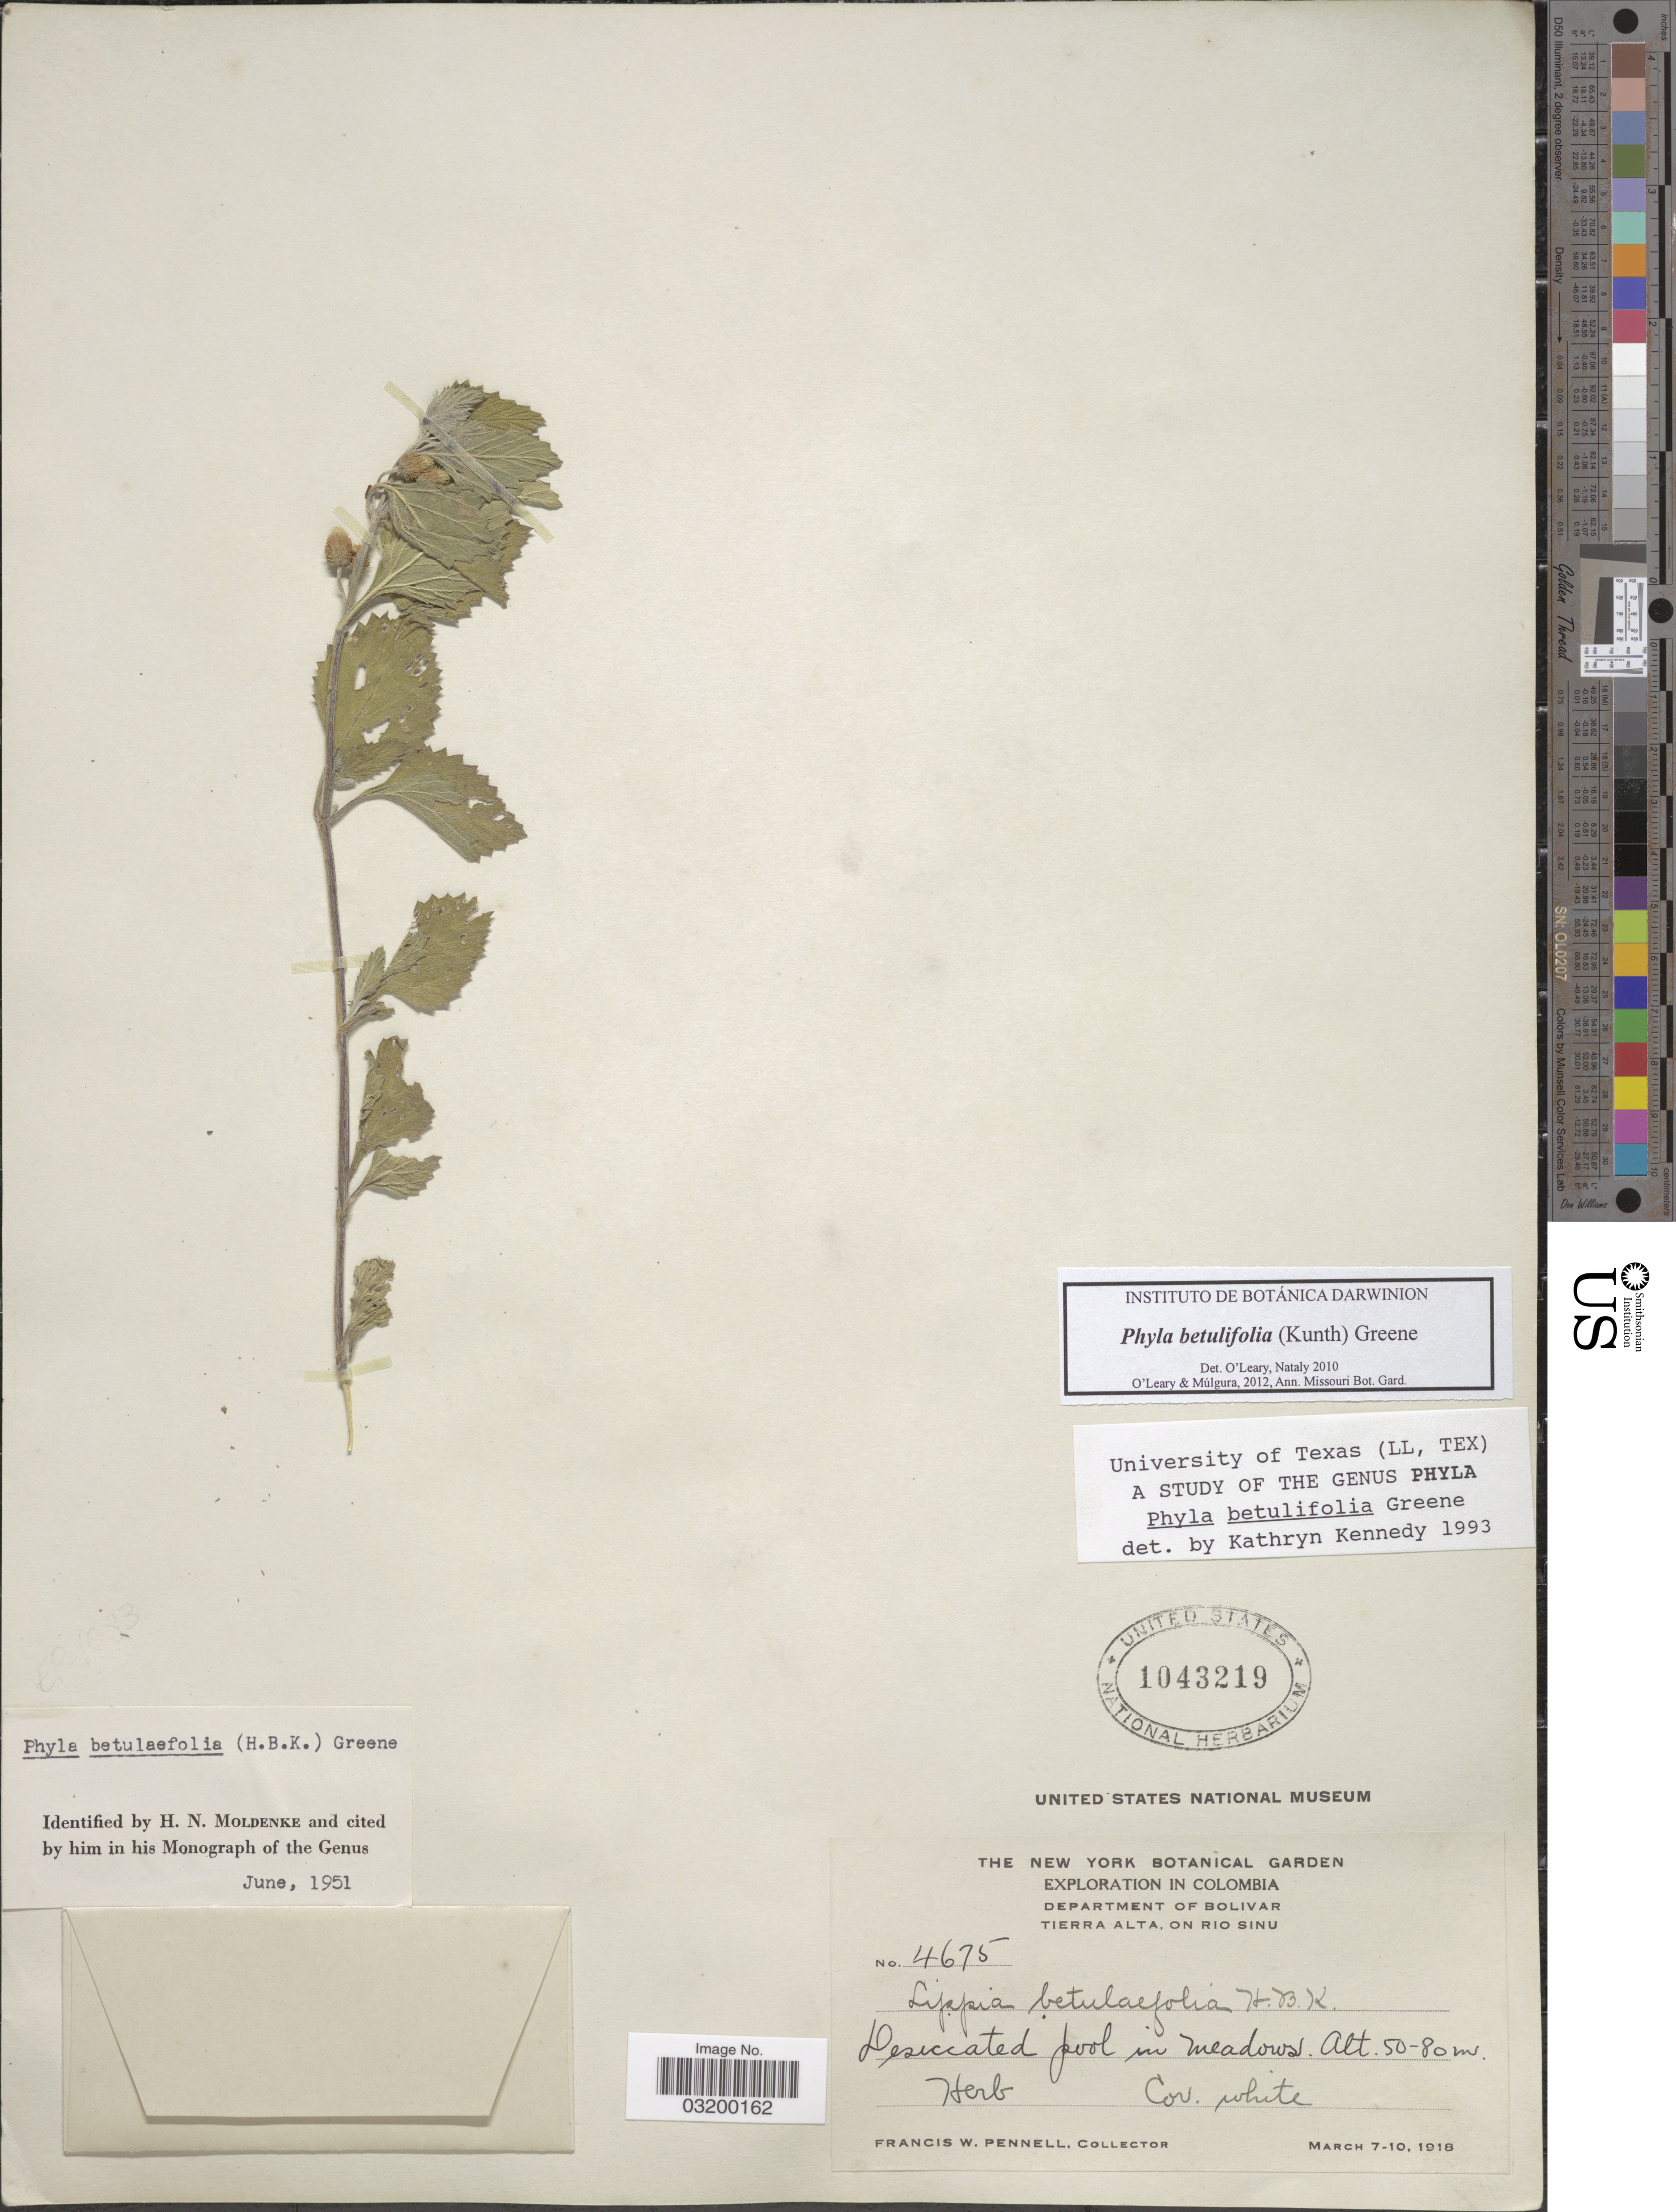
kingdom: Plantae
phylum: Tracheophyta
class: Magnoliopsida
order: Lamiales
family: Verbenaceae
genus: Phyla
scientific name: Phyla betulifolia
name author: (Kunth) Greene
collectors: F. W. Pennell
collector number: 4675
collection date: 1918-03-07/1918-03-10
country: Colombia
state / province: Bolívar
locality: Department of Bolivar. Tierra Alta, on Rio Sinu.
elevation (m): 50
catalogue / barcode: US 1043219